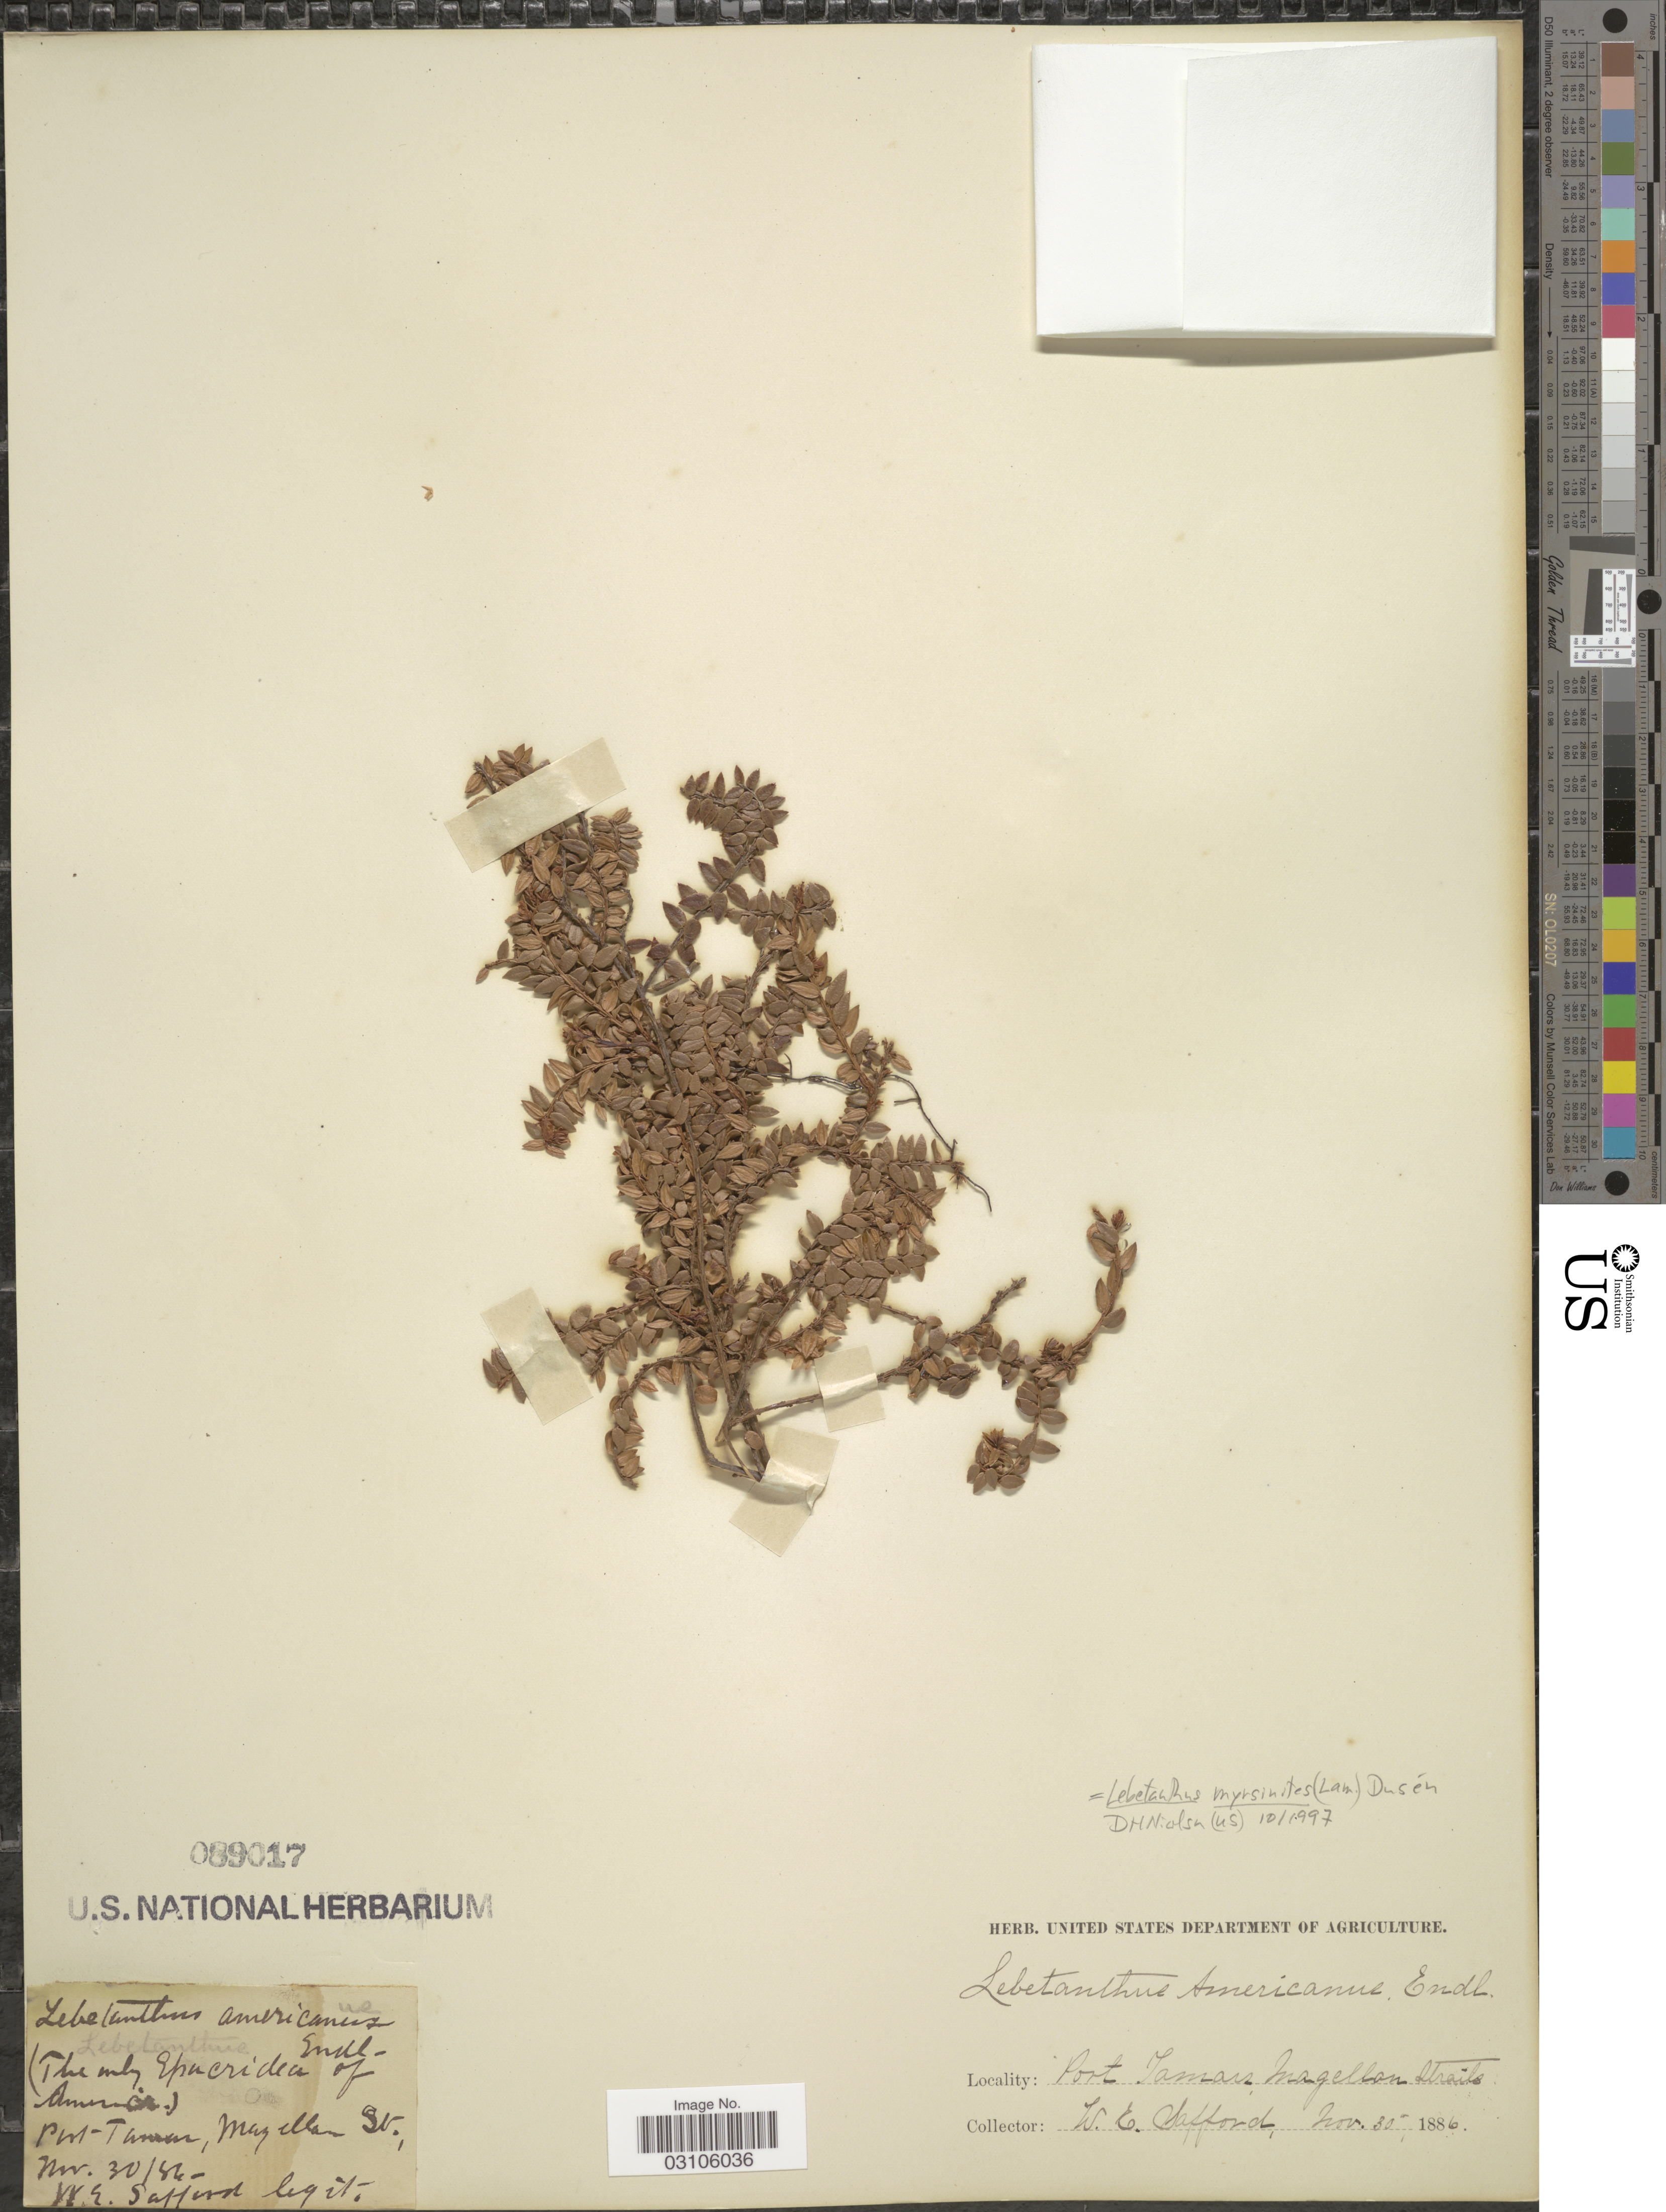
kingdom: Plantae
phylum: Tracheophyta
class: Magnoliopsida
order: Ericales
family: Ericaceae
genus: Lebetanthus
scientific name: Lebetanthus myrsinites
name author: (Lam.) Dusén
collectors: W. E. Safford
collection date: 1886-11-30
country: Chile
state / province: Magallanes y de la Antártica Chilena (XII)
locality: Port Tamar, Magellan Straits.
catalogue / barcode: US 89017